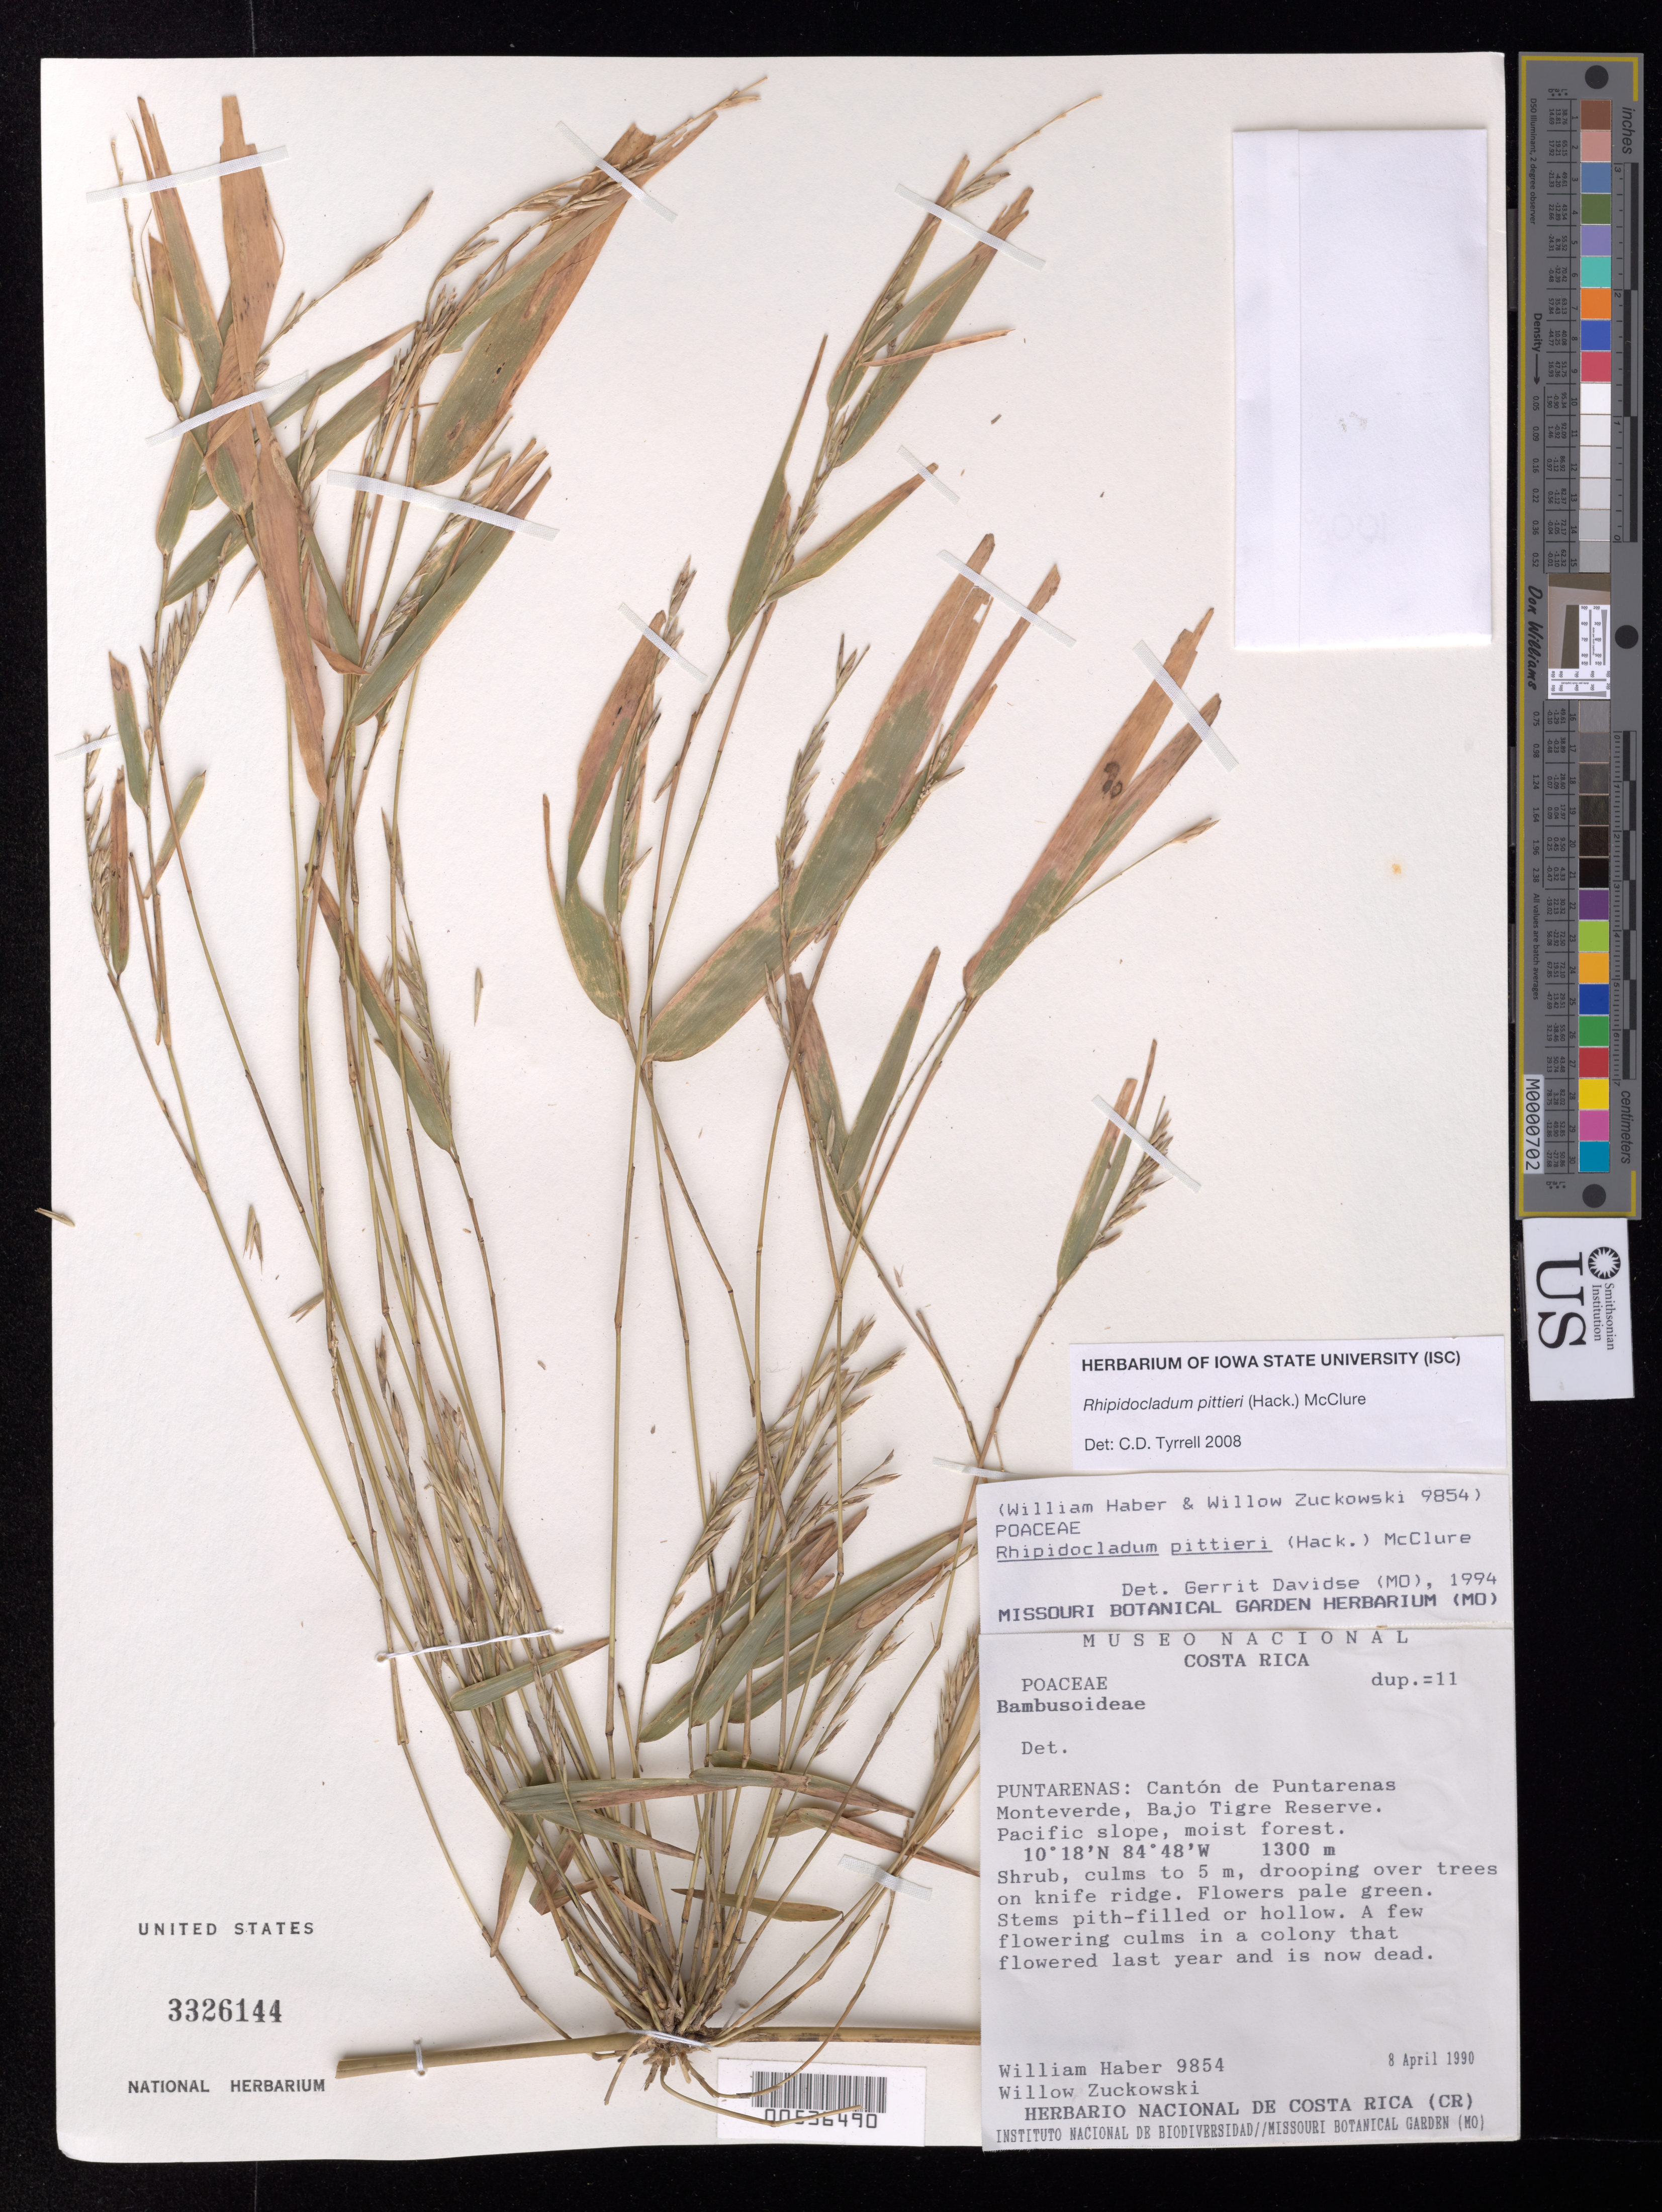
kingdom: Plantae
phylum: Tracheophyta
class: Liliopsida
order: Poales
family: Poaceae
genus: Rhipidocladum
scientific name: Rhipidocladum pittieri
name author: (J. Hack.) McClure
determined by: Tyrrell, C. D.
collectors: W. A. Haber & W. Zuchowski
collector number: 9854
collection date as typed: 08 Apr 1990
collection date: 1990-04-08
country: Costa Rica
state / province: Puntarenas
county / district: Puntarenas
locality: Canton de puntarenas monteverde, bajo tigre reserve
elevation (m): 1300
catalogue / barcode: US 3326144